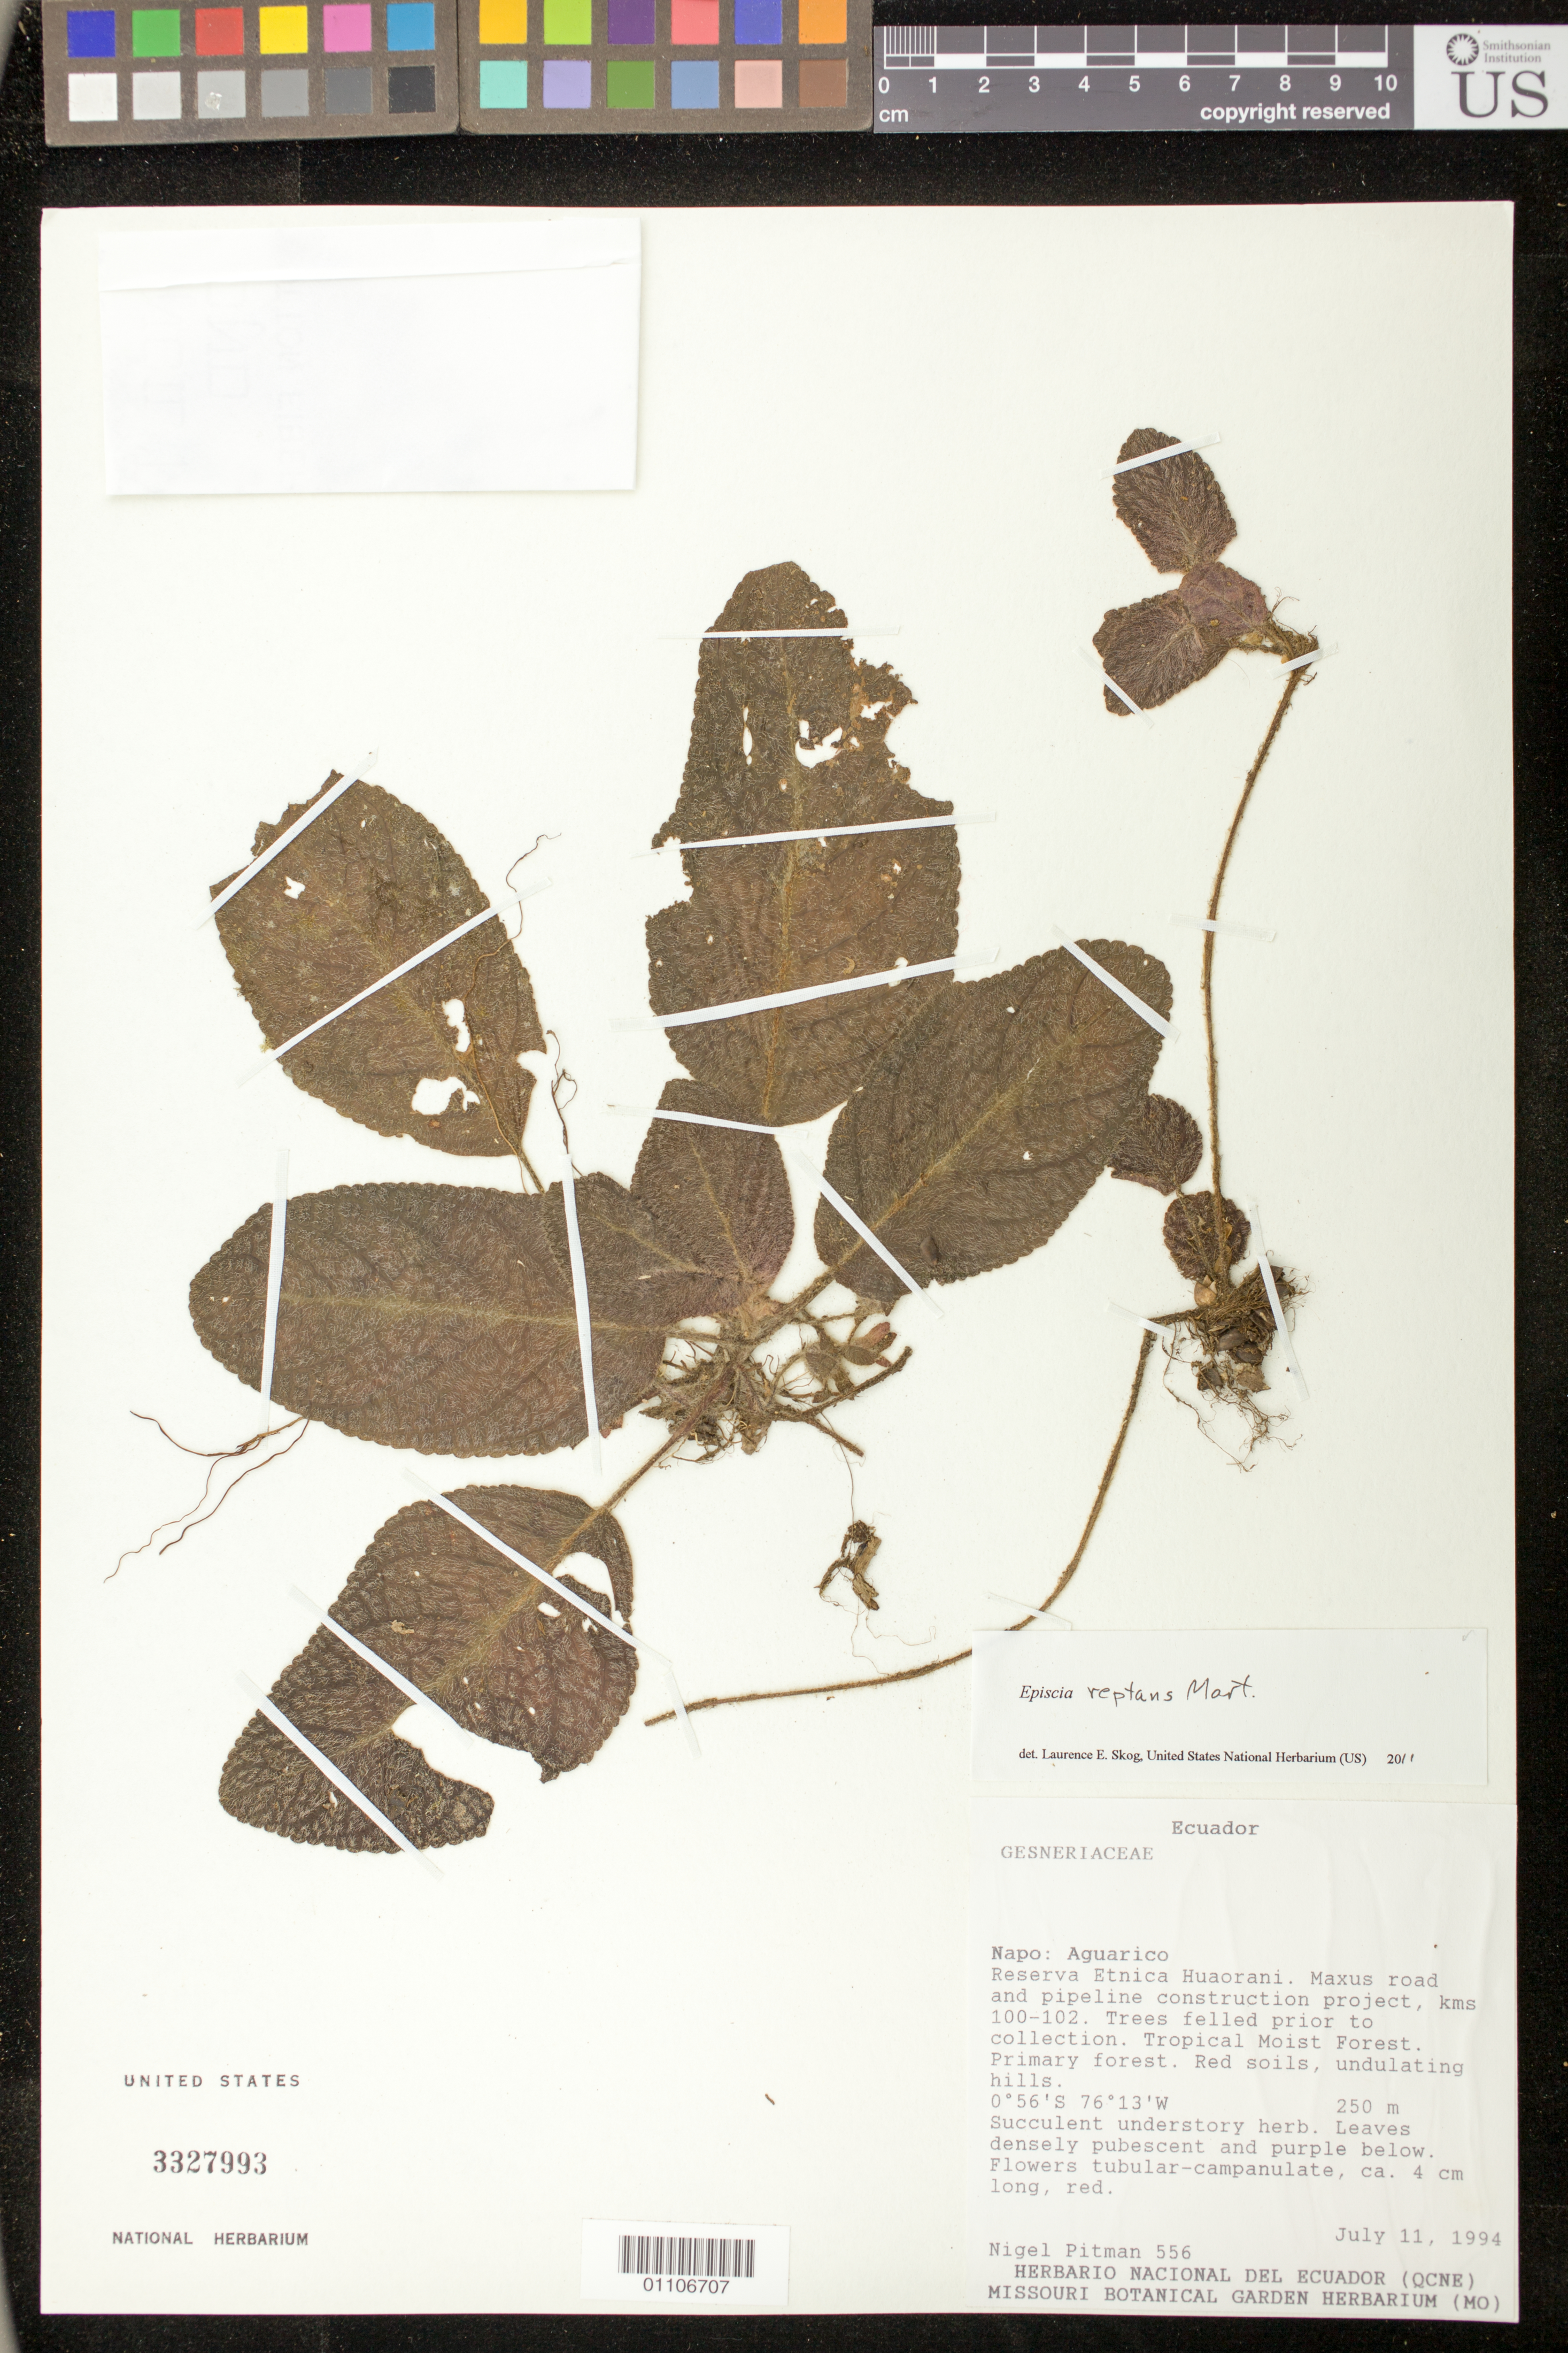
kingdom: Plantae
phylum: Tracheophyta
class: Magnoliopsida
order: Lamiales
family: Gesneriaceae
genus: Episcia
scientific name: Episcia reptans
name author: Mart.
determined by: Skog, Laurence E.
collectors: N. Pitman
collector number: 556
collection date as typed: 11 Jul 1994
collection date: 1994-07-11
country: Ecuador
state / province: Napo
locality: Aguarico: Reserva Etnica Huaorani; Maxus road and pipeline construction project, kms 100-102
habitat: Tropical moist rainforest; primary forest, red soils, undulating hills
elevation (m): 250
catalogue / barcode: US 3327993